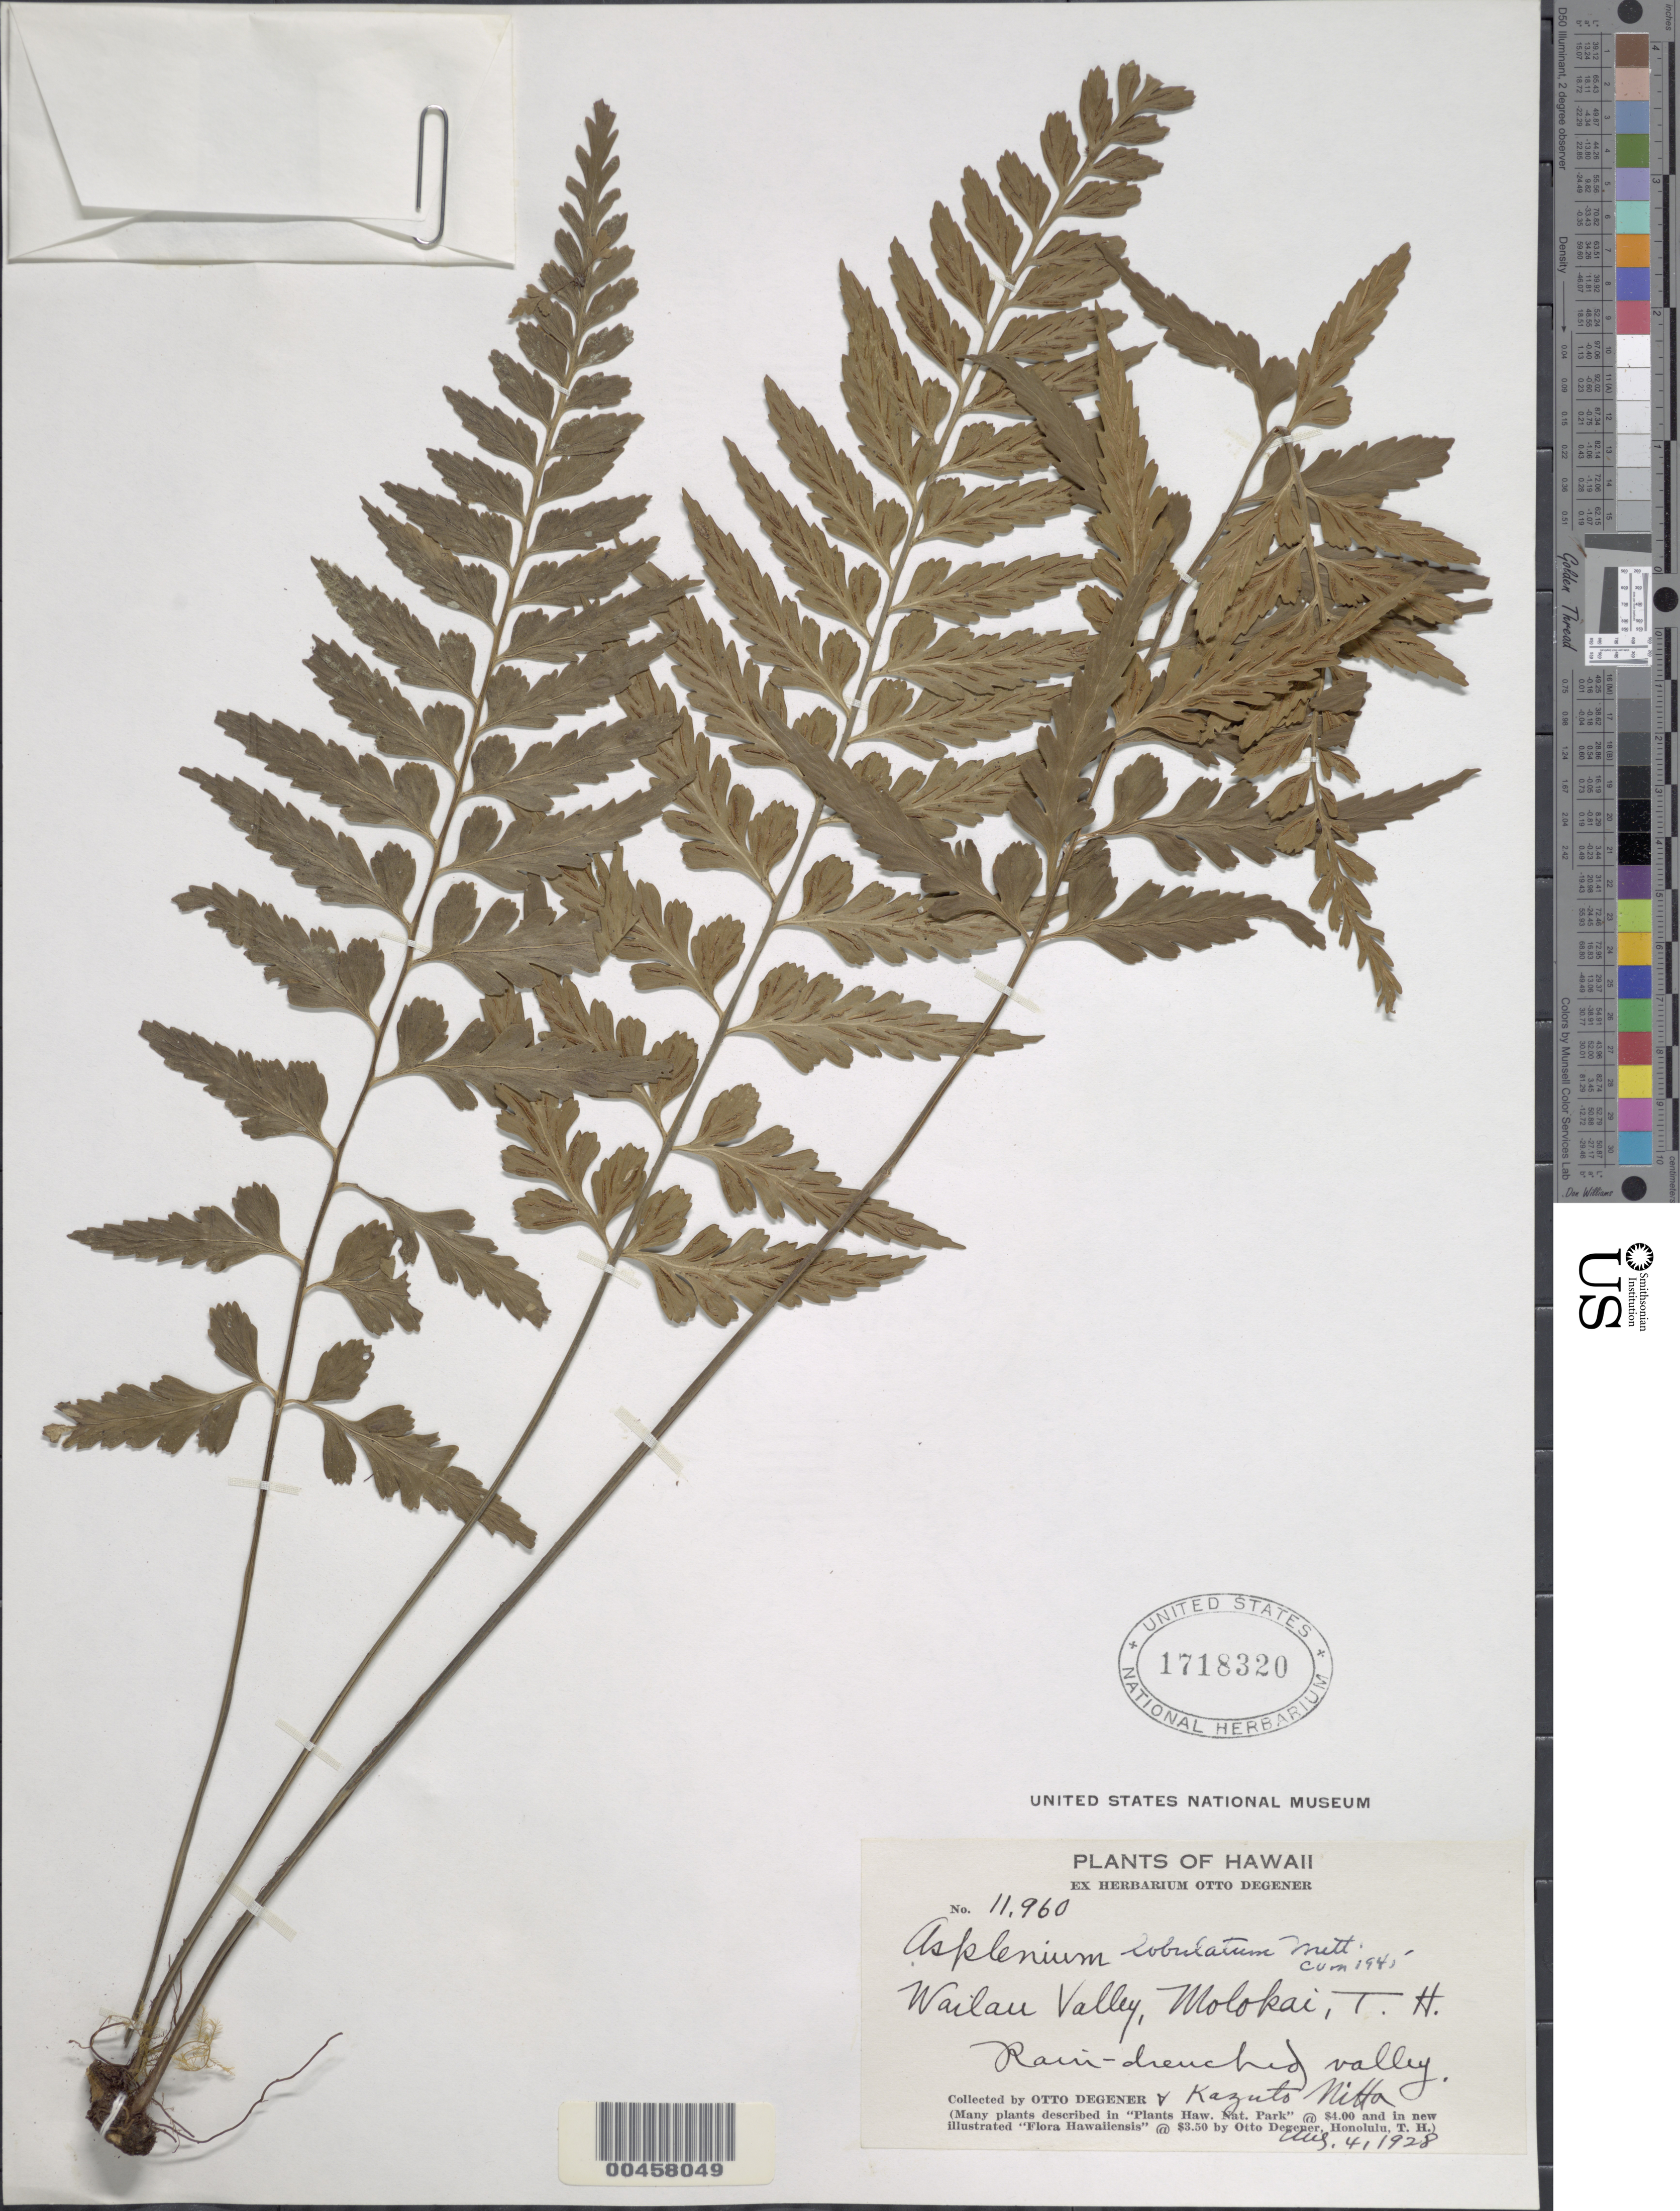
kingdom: Plantae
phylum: Tracheophyta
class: Polypodiopsida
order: Polypodiales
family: Aspleniaceae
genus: Asplenium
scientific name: Asplenium lobulatum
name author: Mett.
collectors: O. Degener & K. Nitta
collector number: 11960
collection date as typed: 4 Aug 1928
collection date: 1928-08-04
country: United States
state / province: Hawaii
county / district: Maui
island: Moloka'i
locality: Wailau Valley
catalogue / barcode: US 1718320